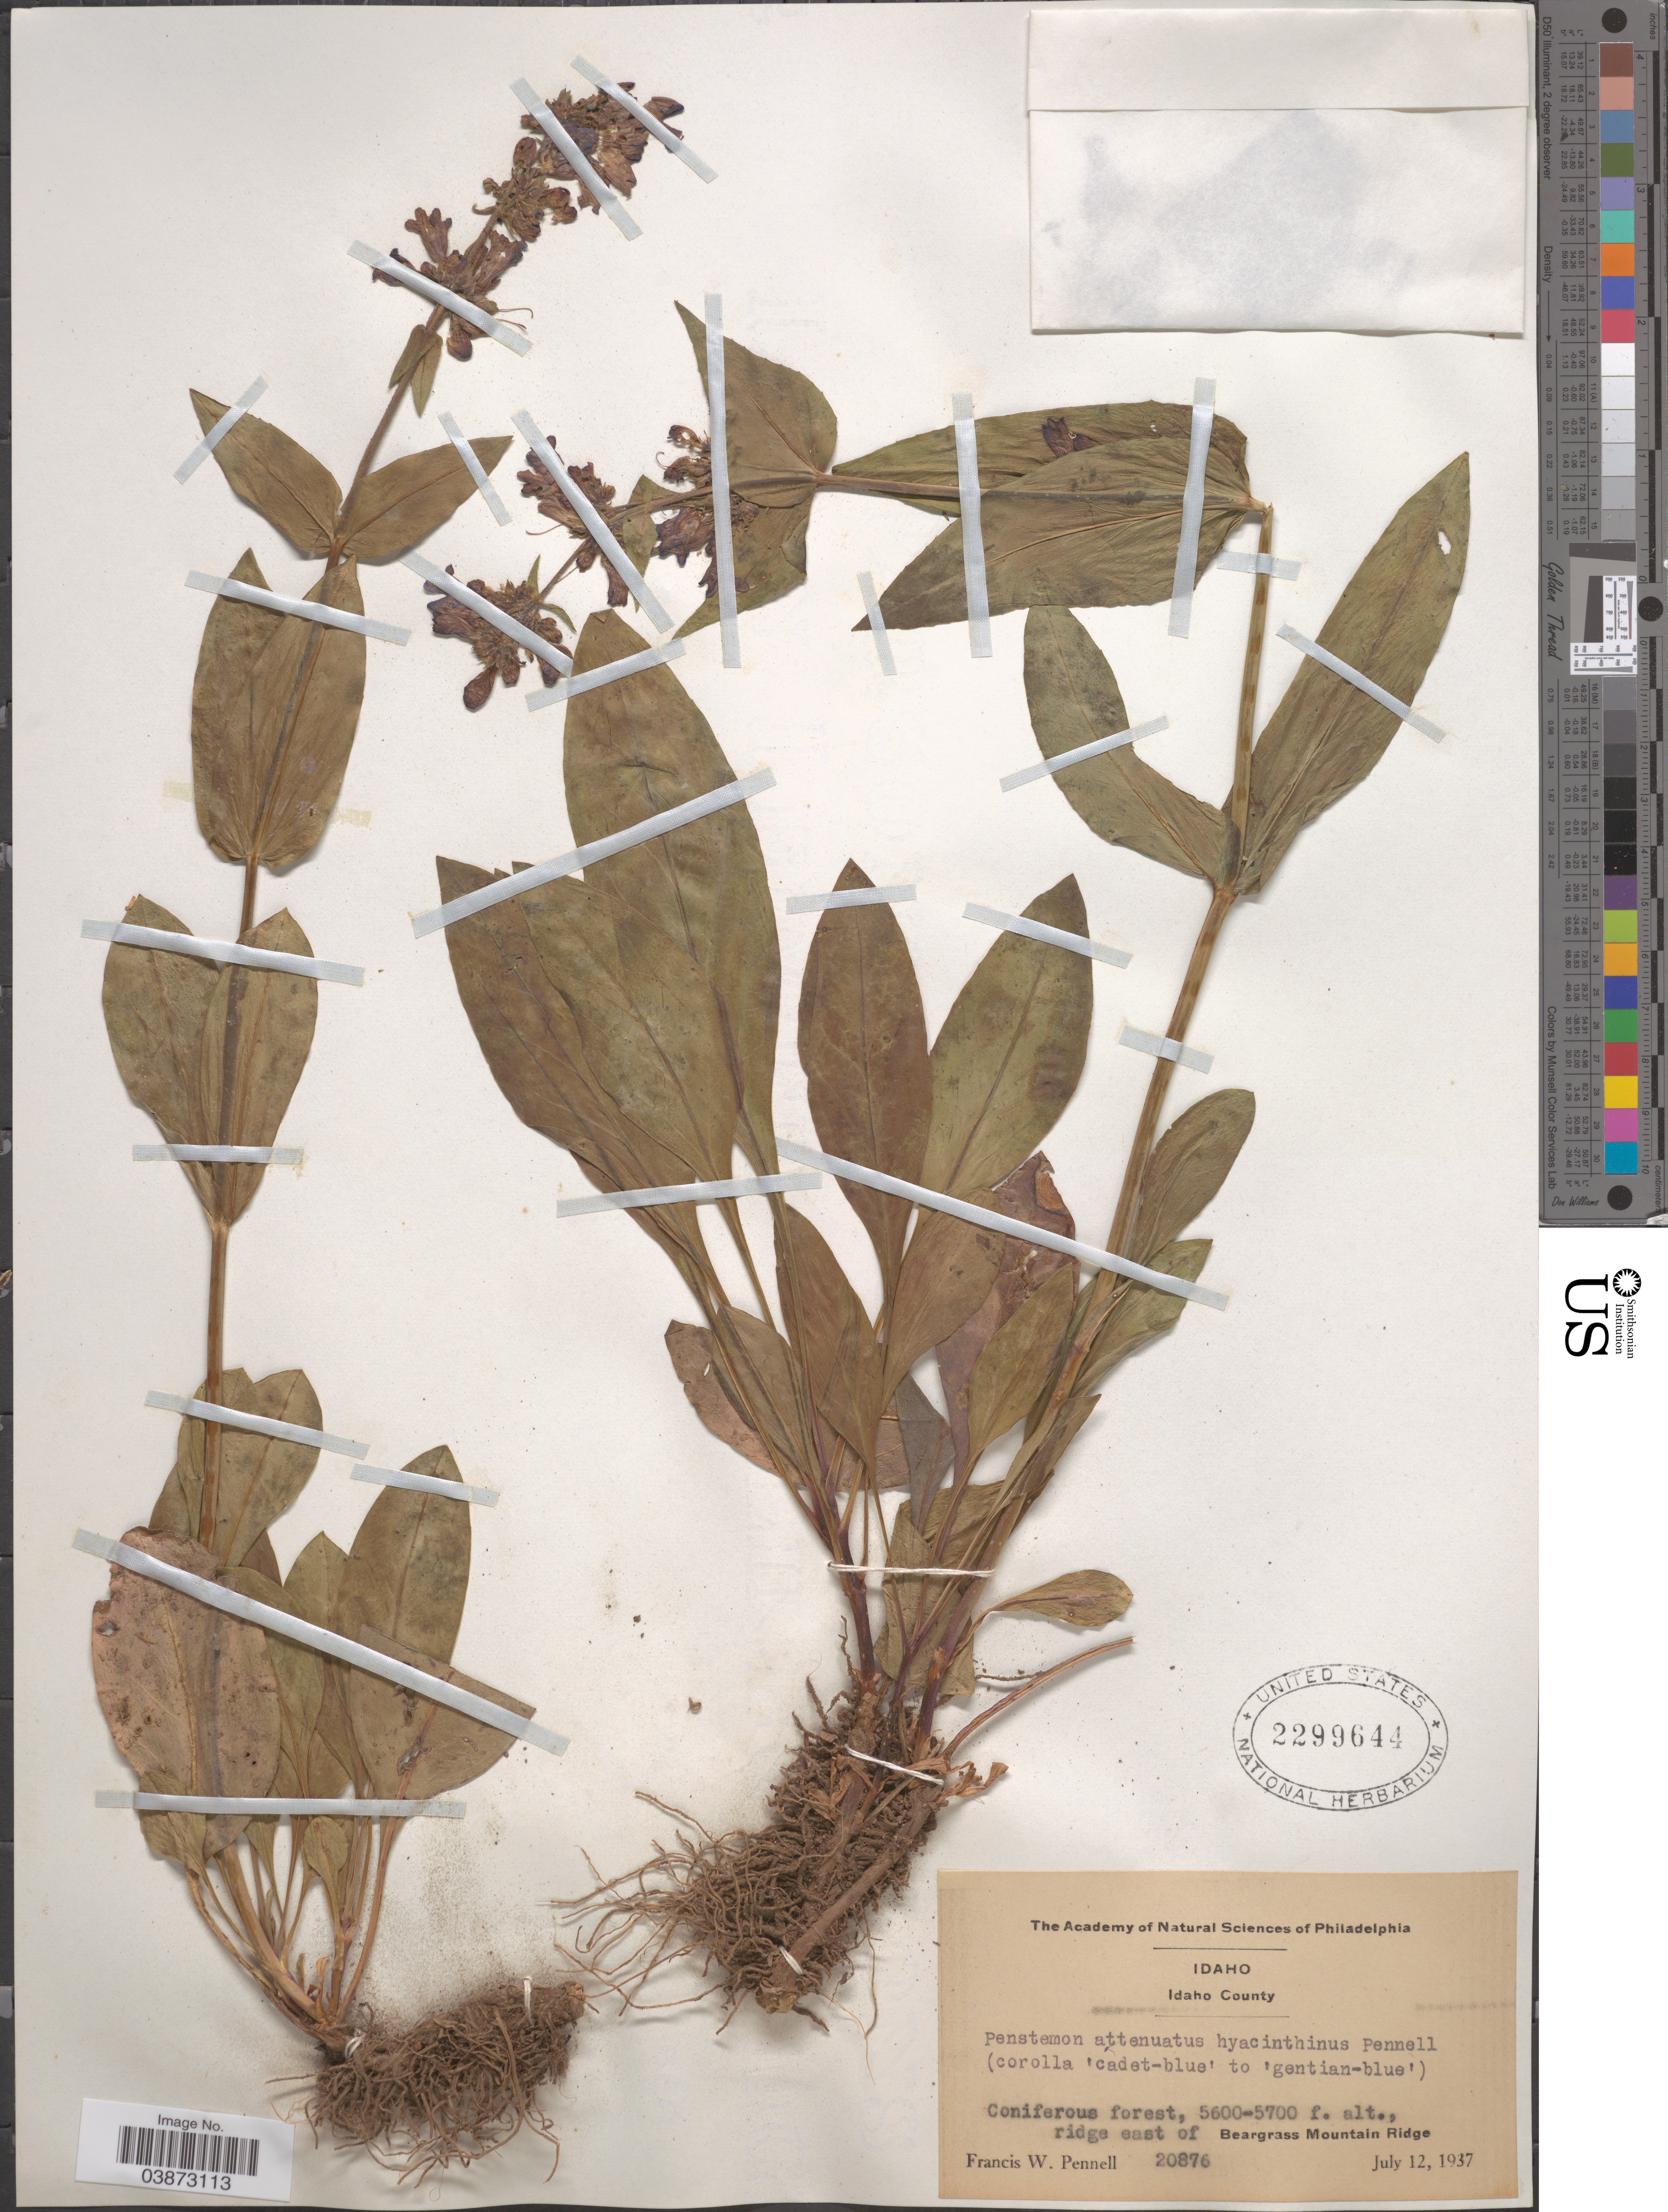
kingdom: Plantae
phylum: Tracheophyta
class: Magnoliopsida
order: Lamiales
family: Plantaginaceae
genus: Penstemon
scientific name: Penstemon attenuatus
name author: Douglas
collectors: F. W. Pennell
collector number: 20876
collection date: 1937-07-12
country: United States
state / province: Idaho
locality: Idaho County. Ridge east of Beargrass Mountain Ridge.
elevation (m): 1707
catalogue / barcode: US 2299644